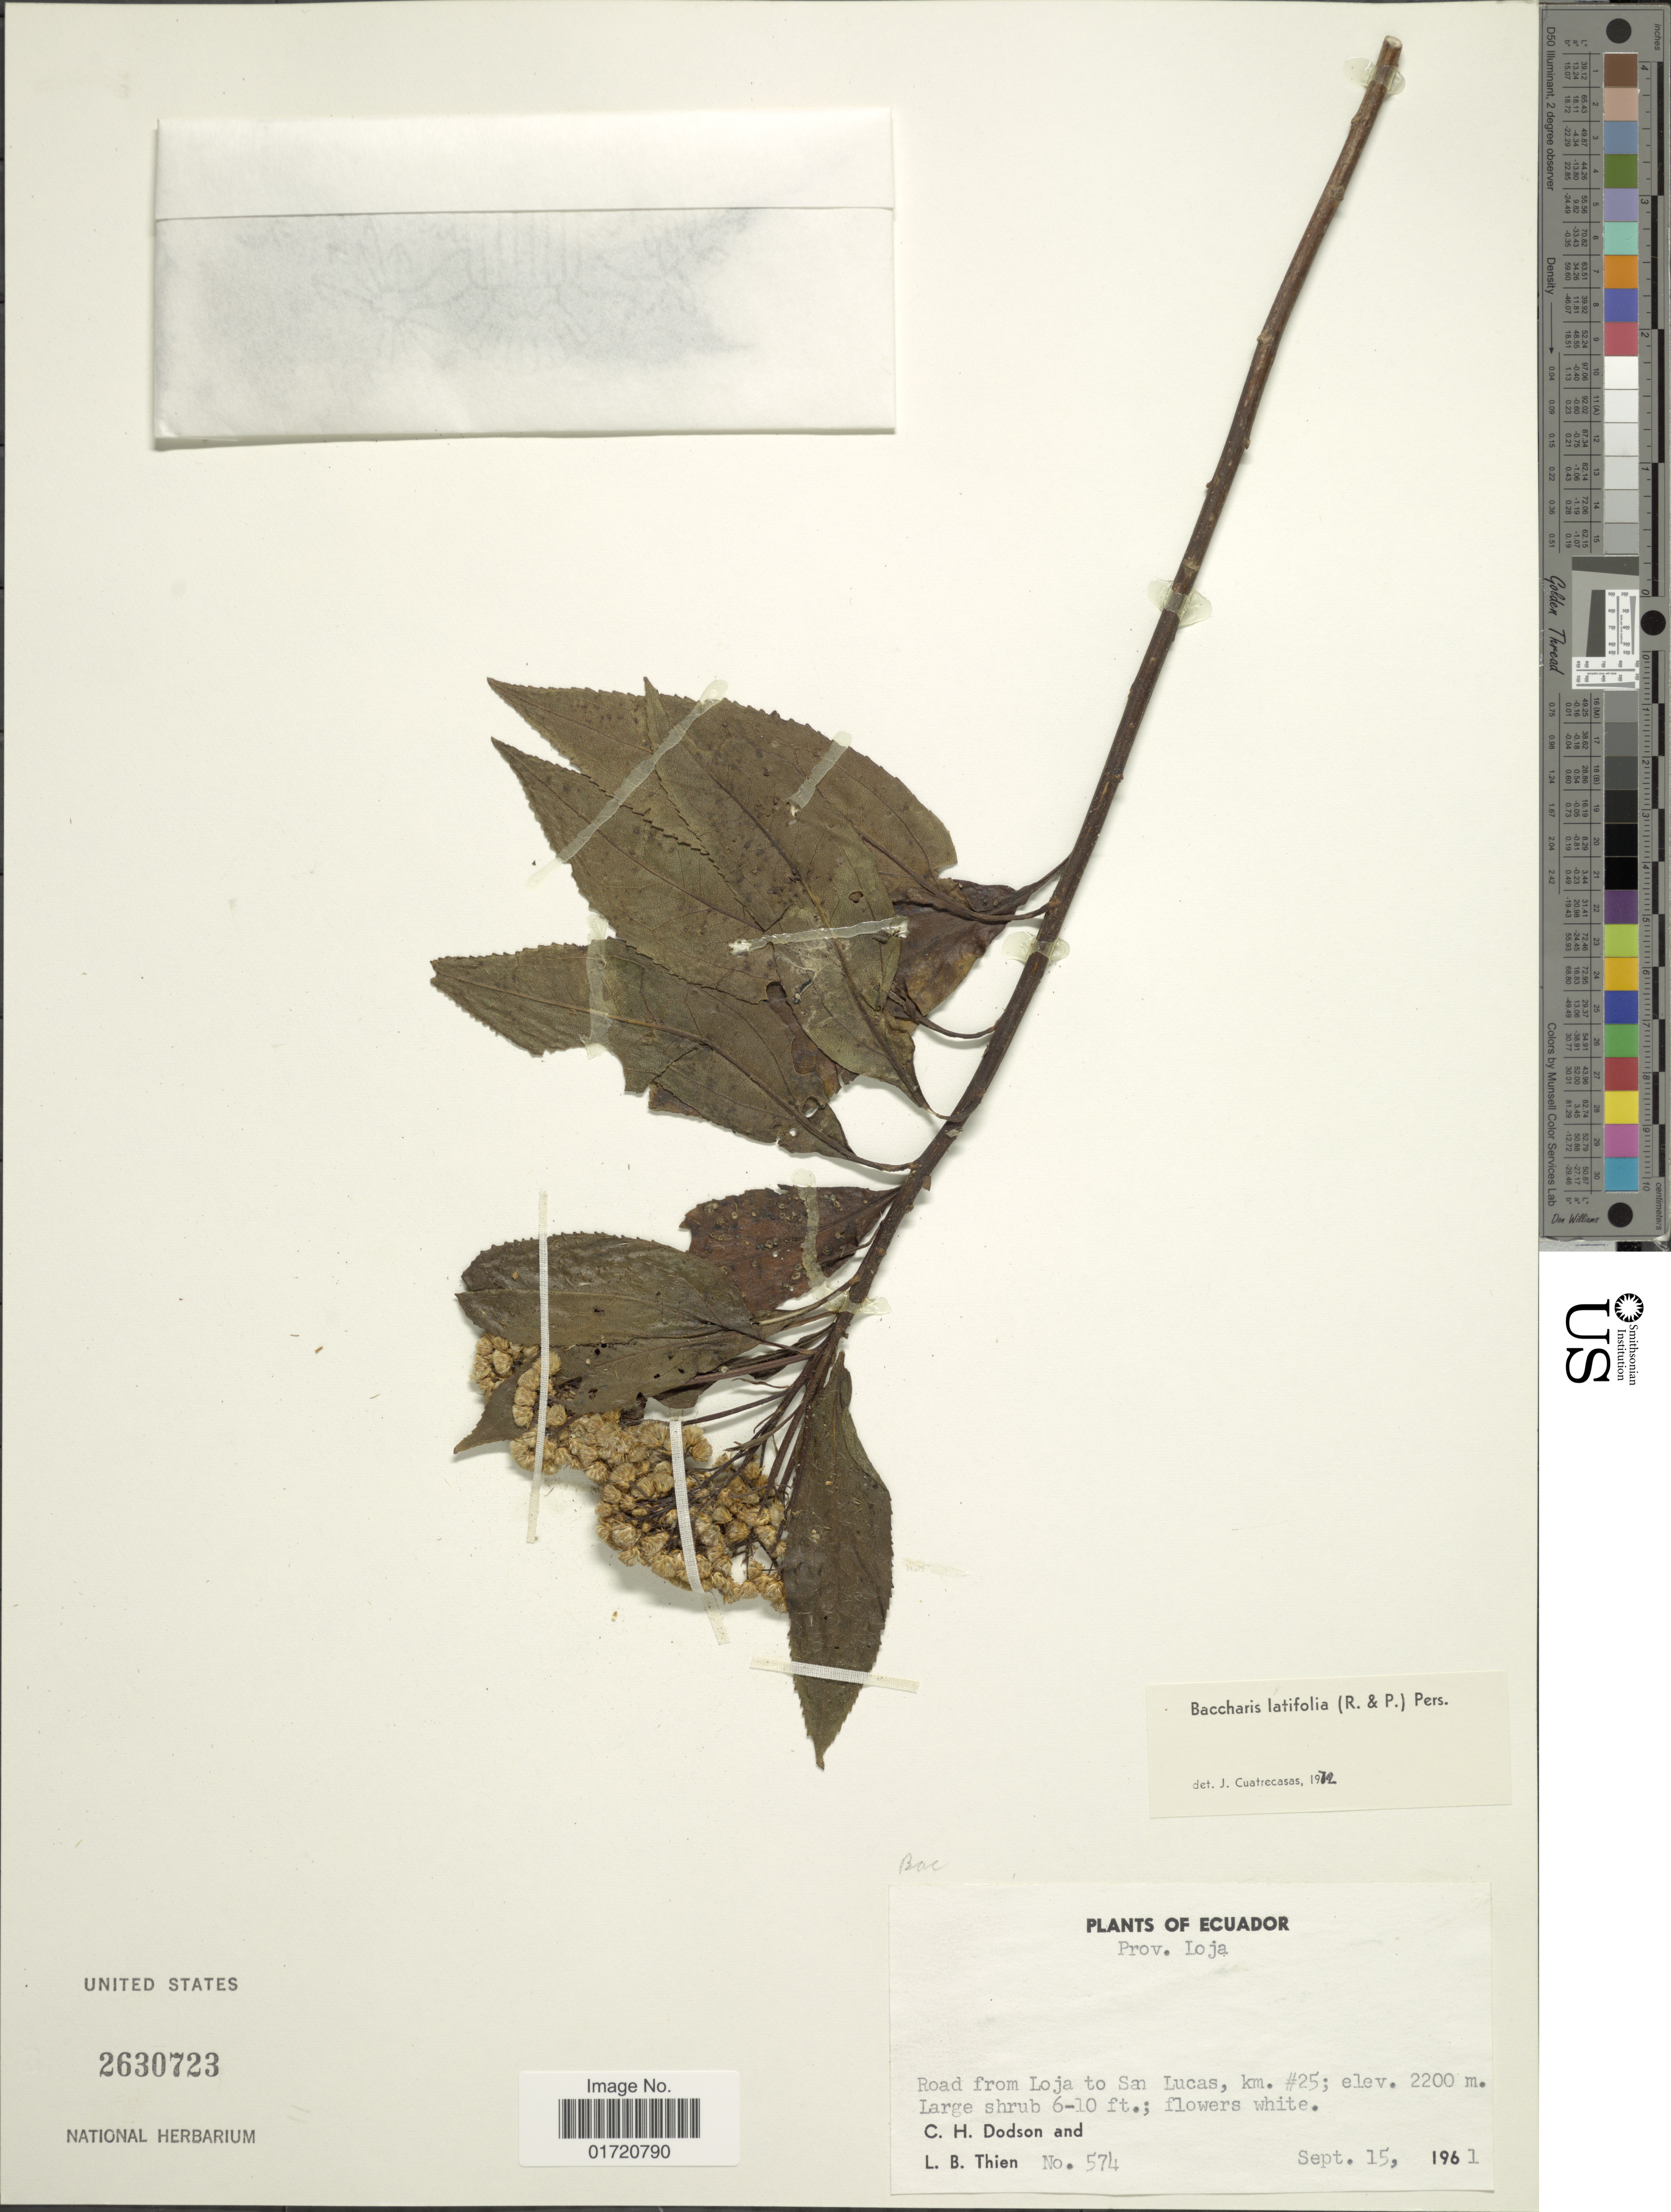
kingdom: Plantae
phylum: Tracheophyta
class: Magnoliopsida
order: Asterales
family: Asteraceae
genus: Baccharis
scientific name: Baccharis latifolia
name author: (Ruiz & Pav.) Pers.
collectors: C. H. Dodson & L. Thien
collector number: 574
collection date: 1961-09-15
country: Ecuador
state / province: Loja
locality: Road from Loja to San Lucas, km #25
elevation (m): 2200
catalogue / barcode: US 2630723